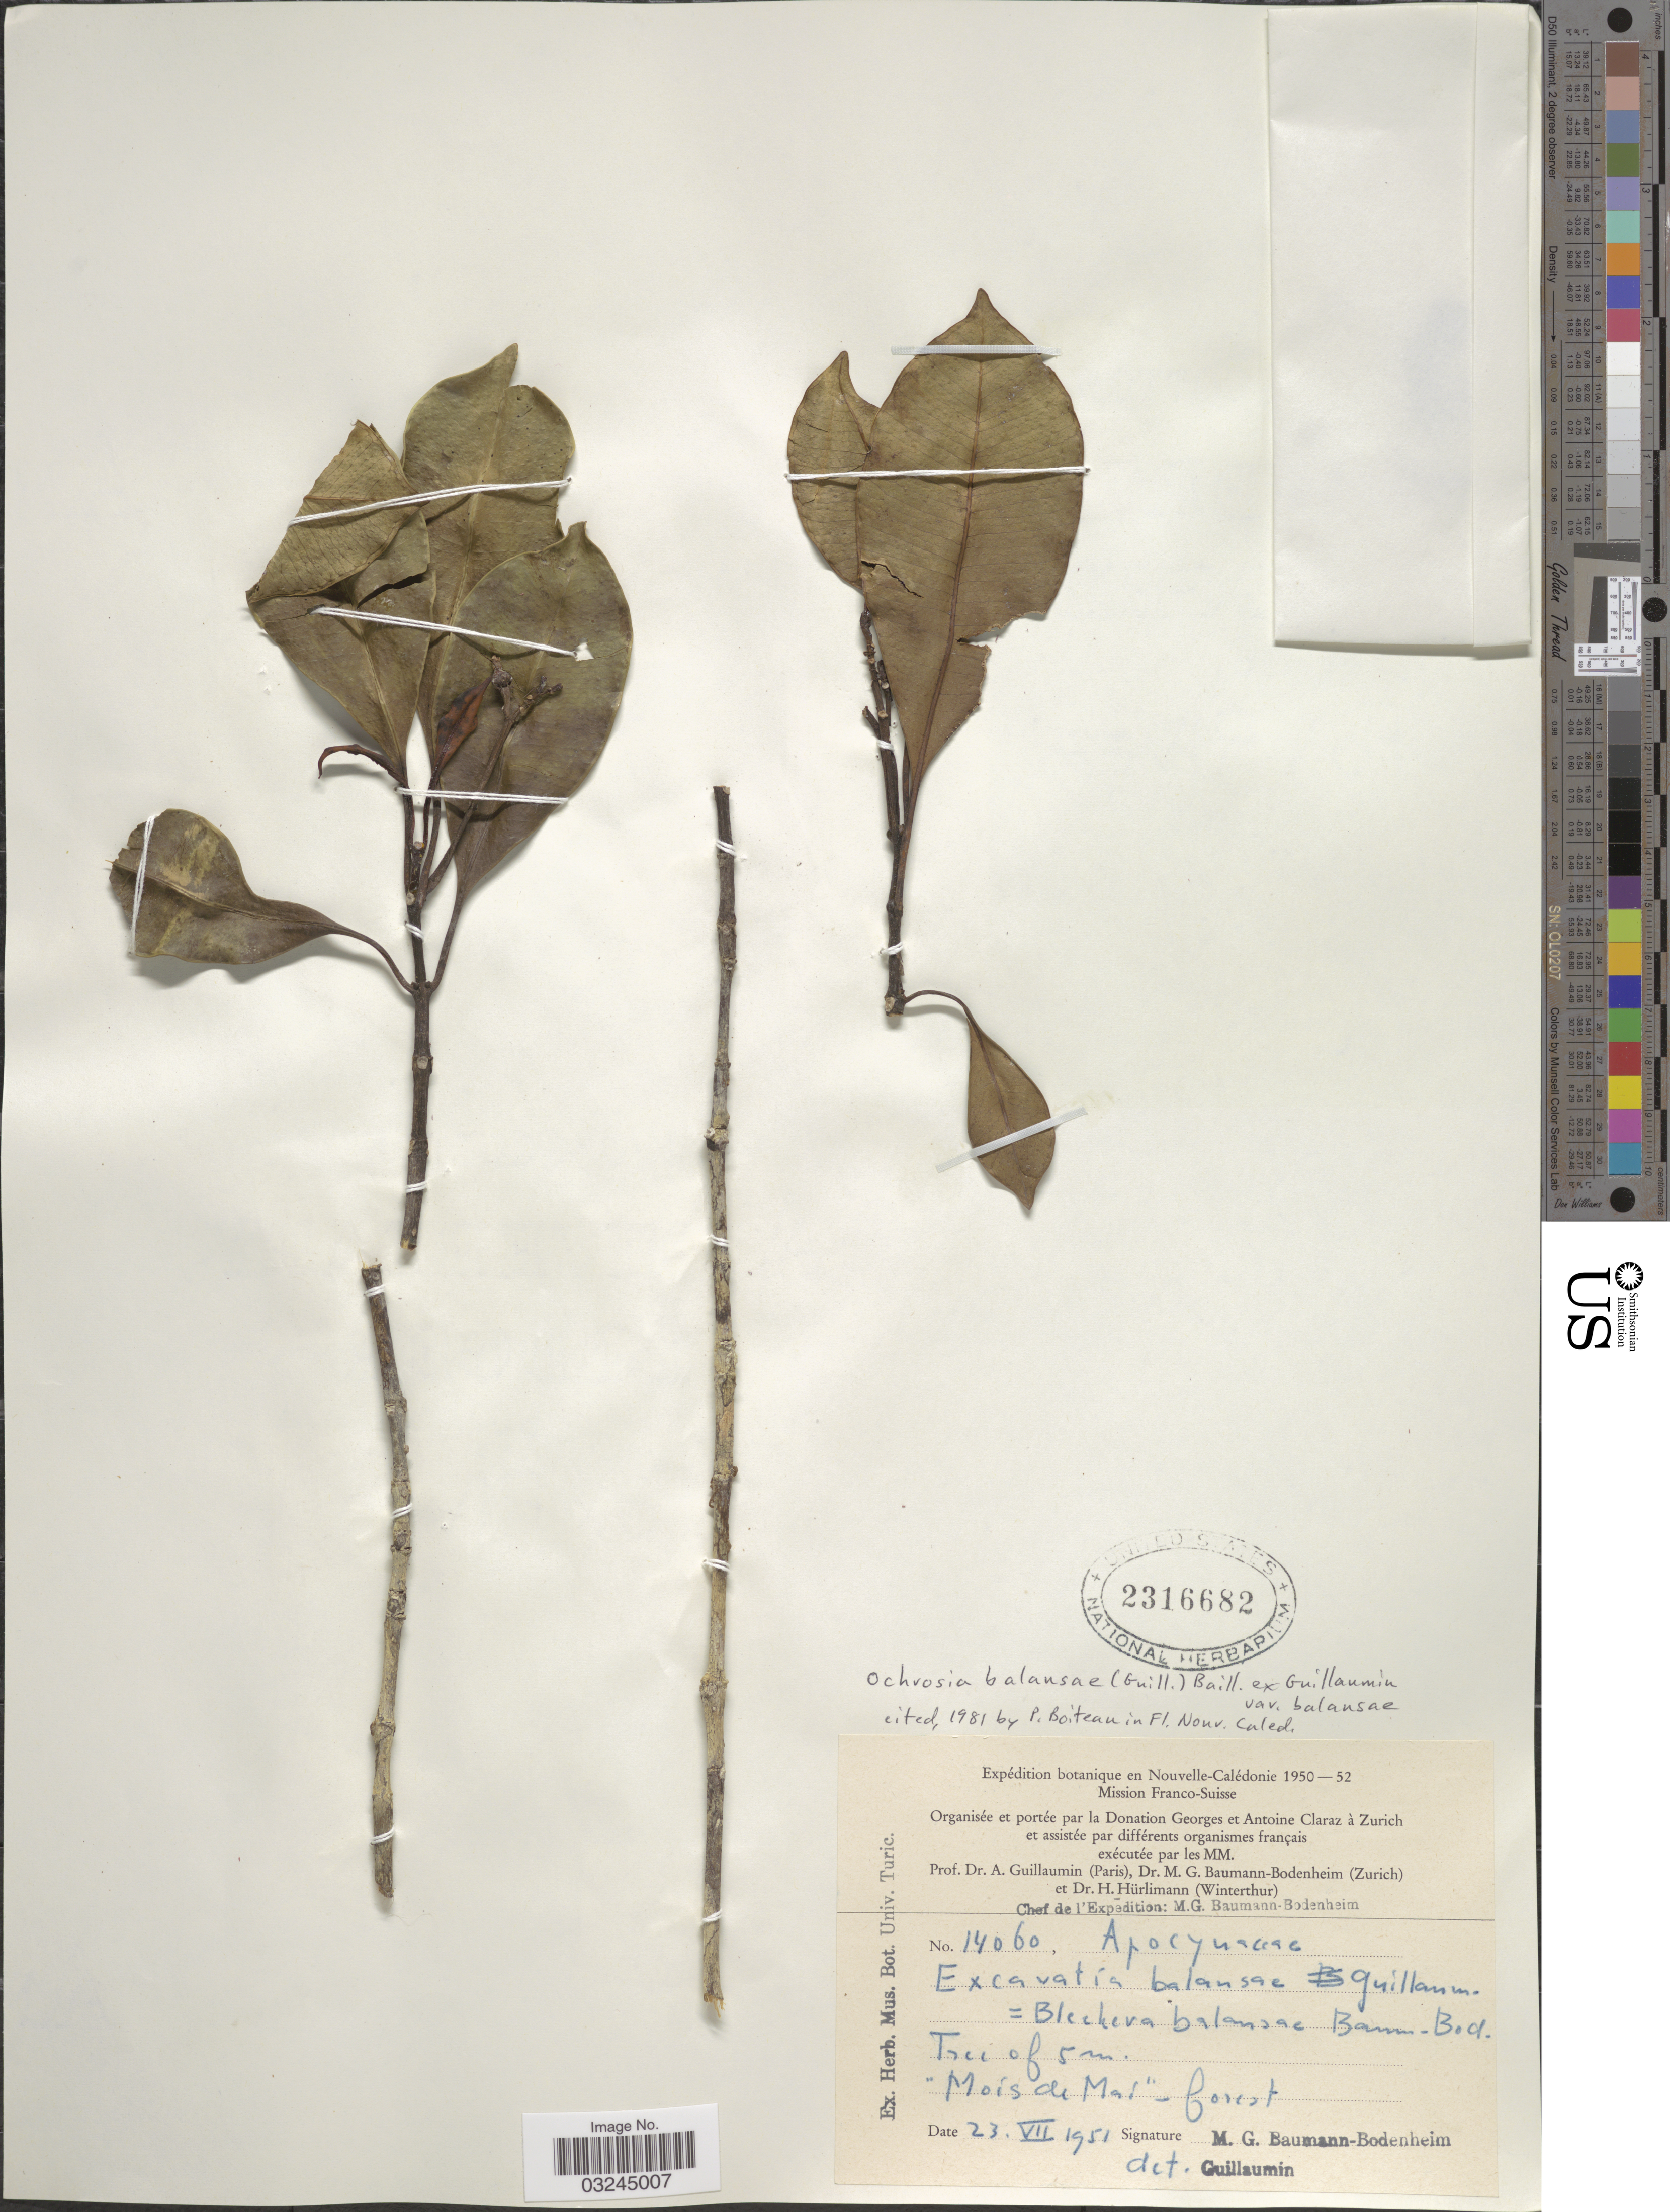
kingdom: Plantae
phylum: Tracheophyta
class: Magnoliopsida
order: Gentianales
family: Apocynaceae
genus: Ochrosia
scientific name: Ochrosia balansae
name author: Baill. ex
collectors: M. G. Baumann-Bodenheim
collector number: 14060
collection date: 1951-07-23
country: New Caledonia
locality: Mois de Mai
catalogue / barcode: US 2316682